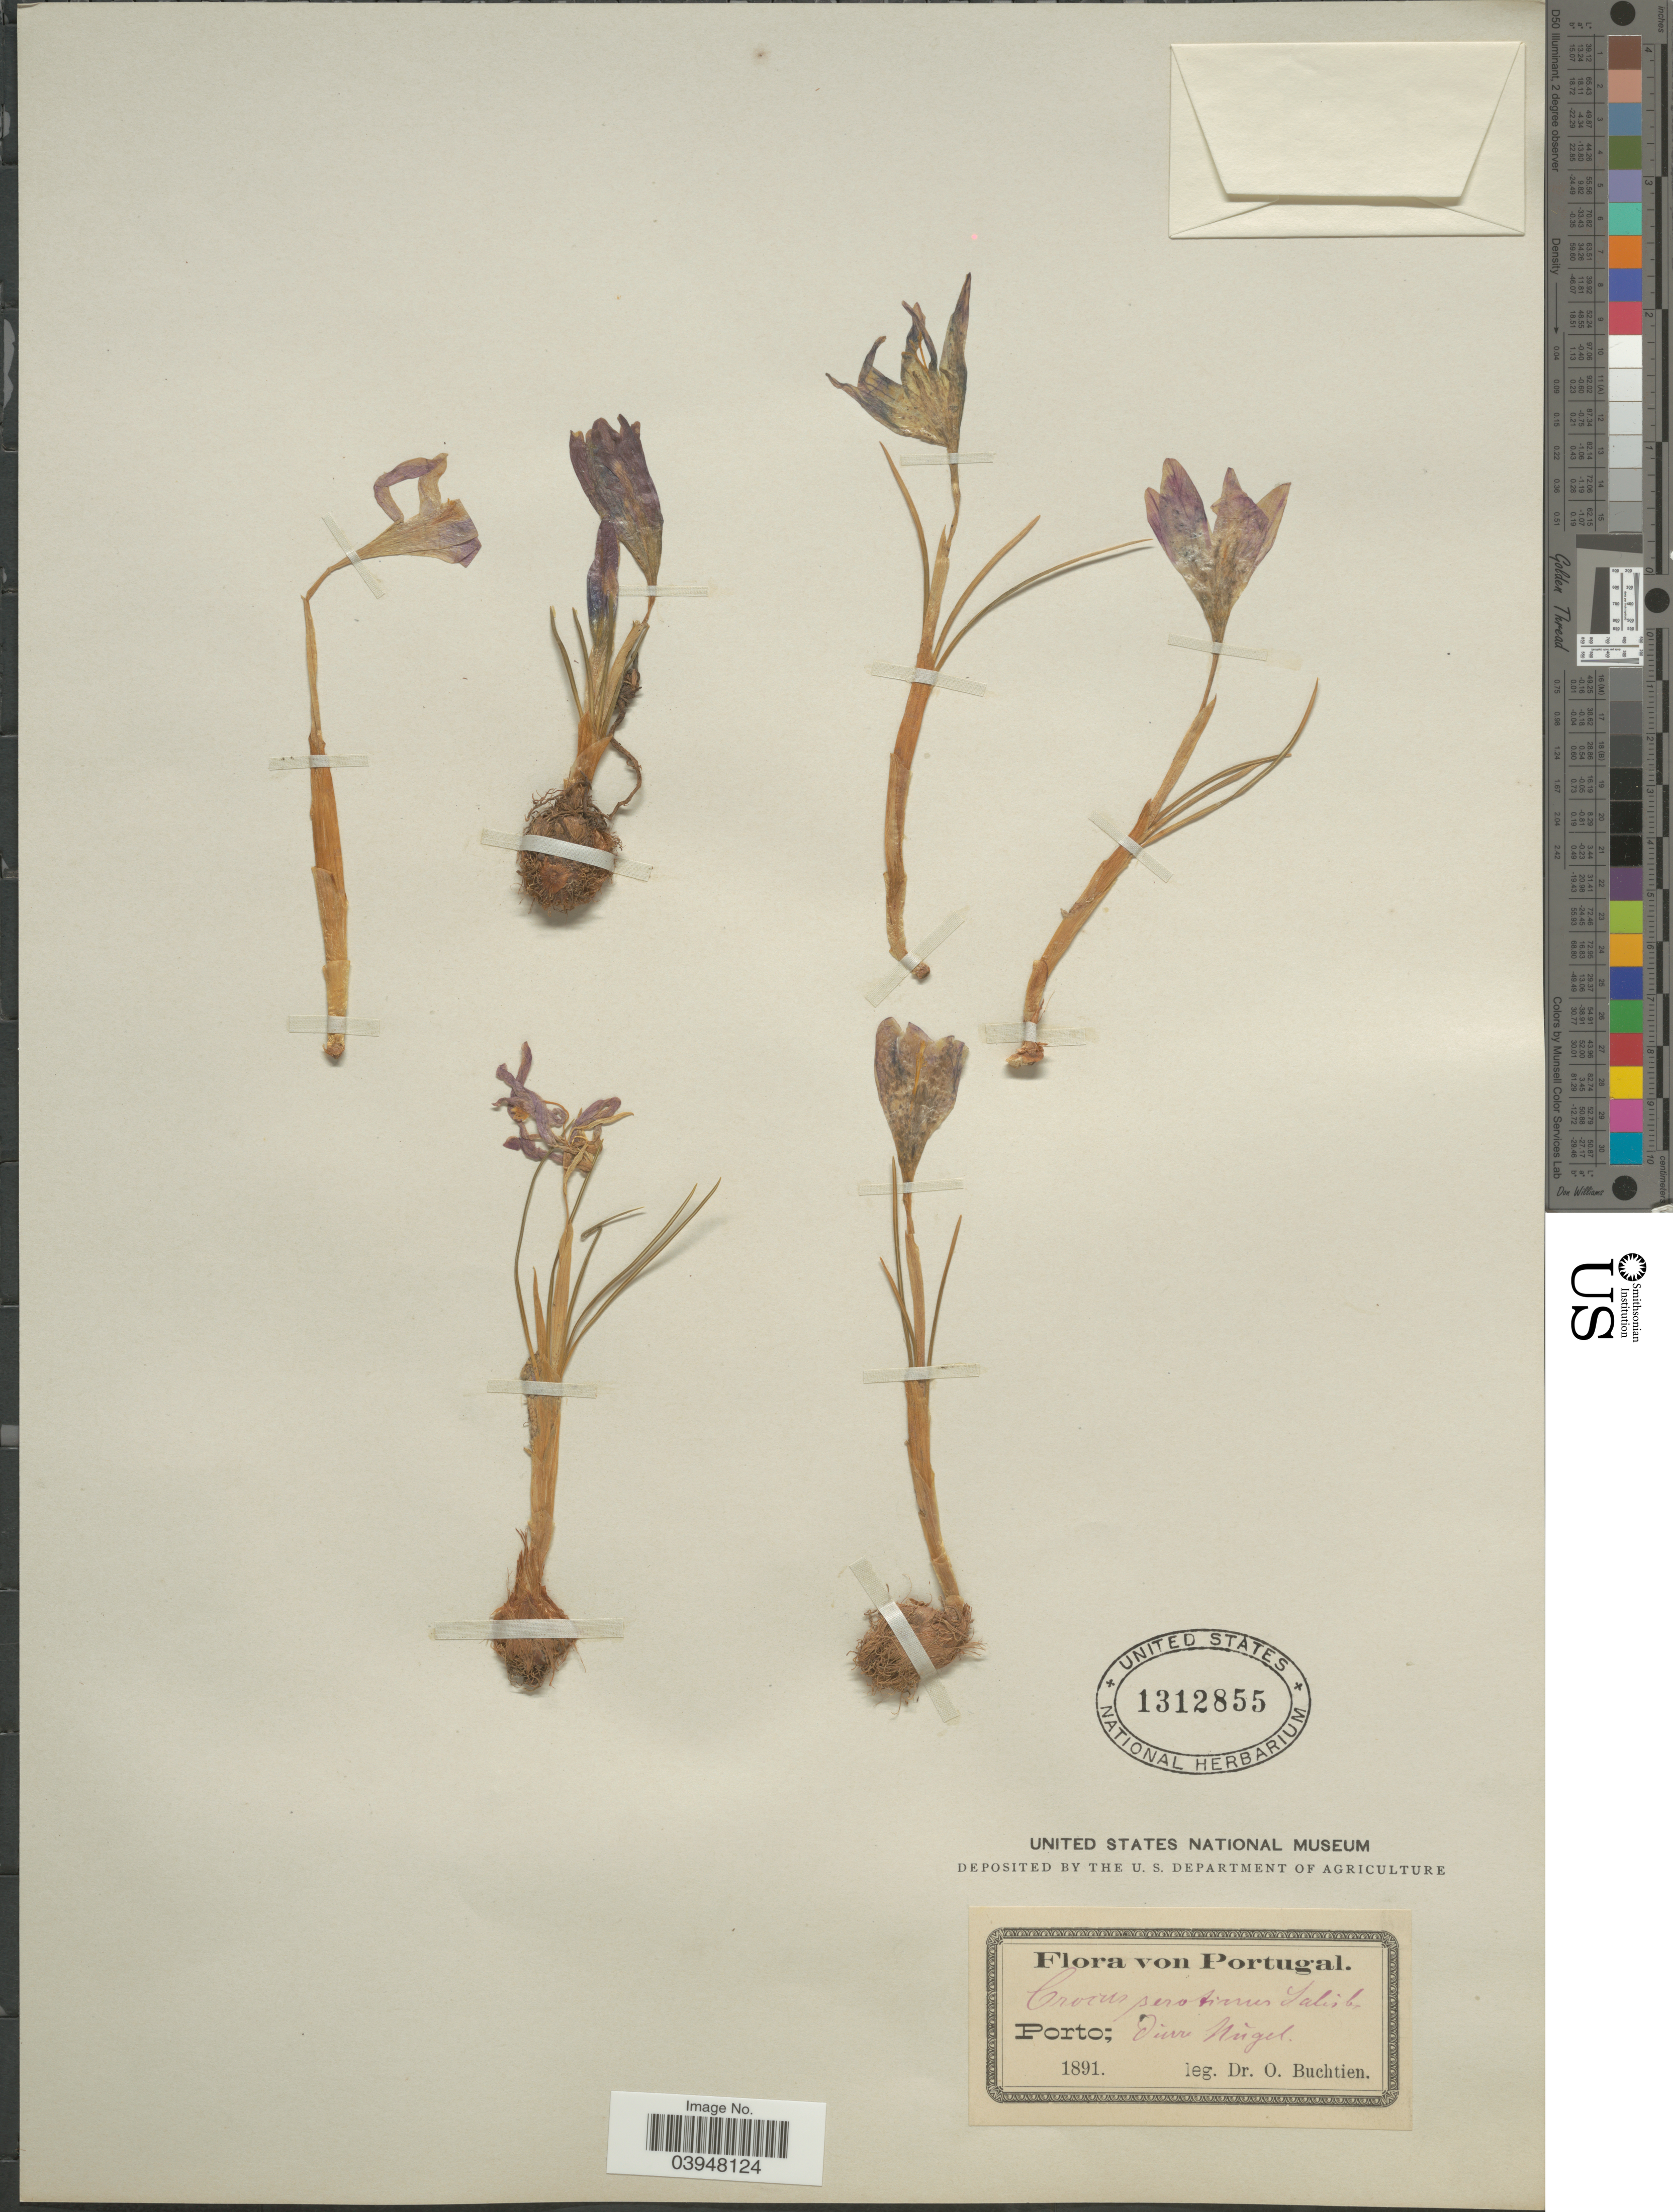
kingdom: Plantae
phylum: Tracheophyta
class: Liliopsida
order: Asparagales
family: Iridaceae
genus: Crocus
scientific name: Crocus serotinus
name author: Salisb.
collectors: O. Buchtien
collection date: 1891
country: Portugal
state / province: Porto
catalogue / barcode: US 1312855